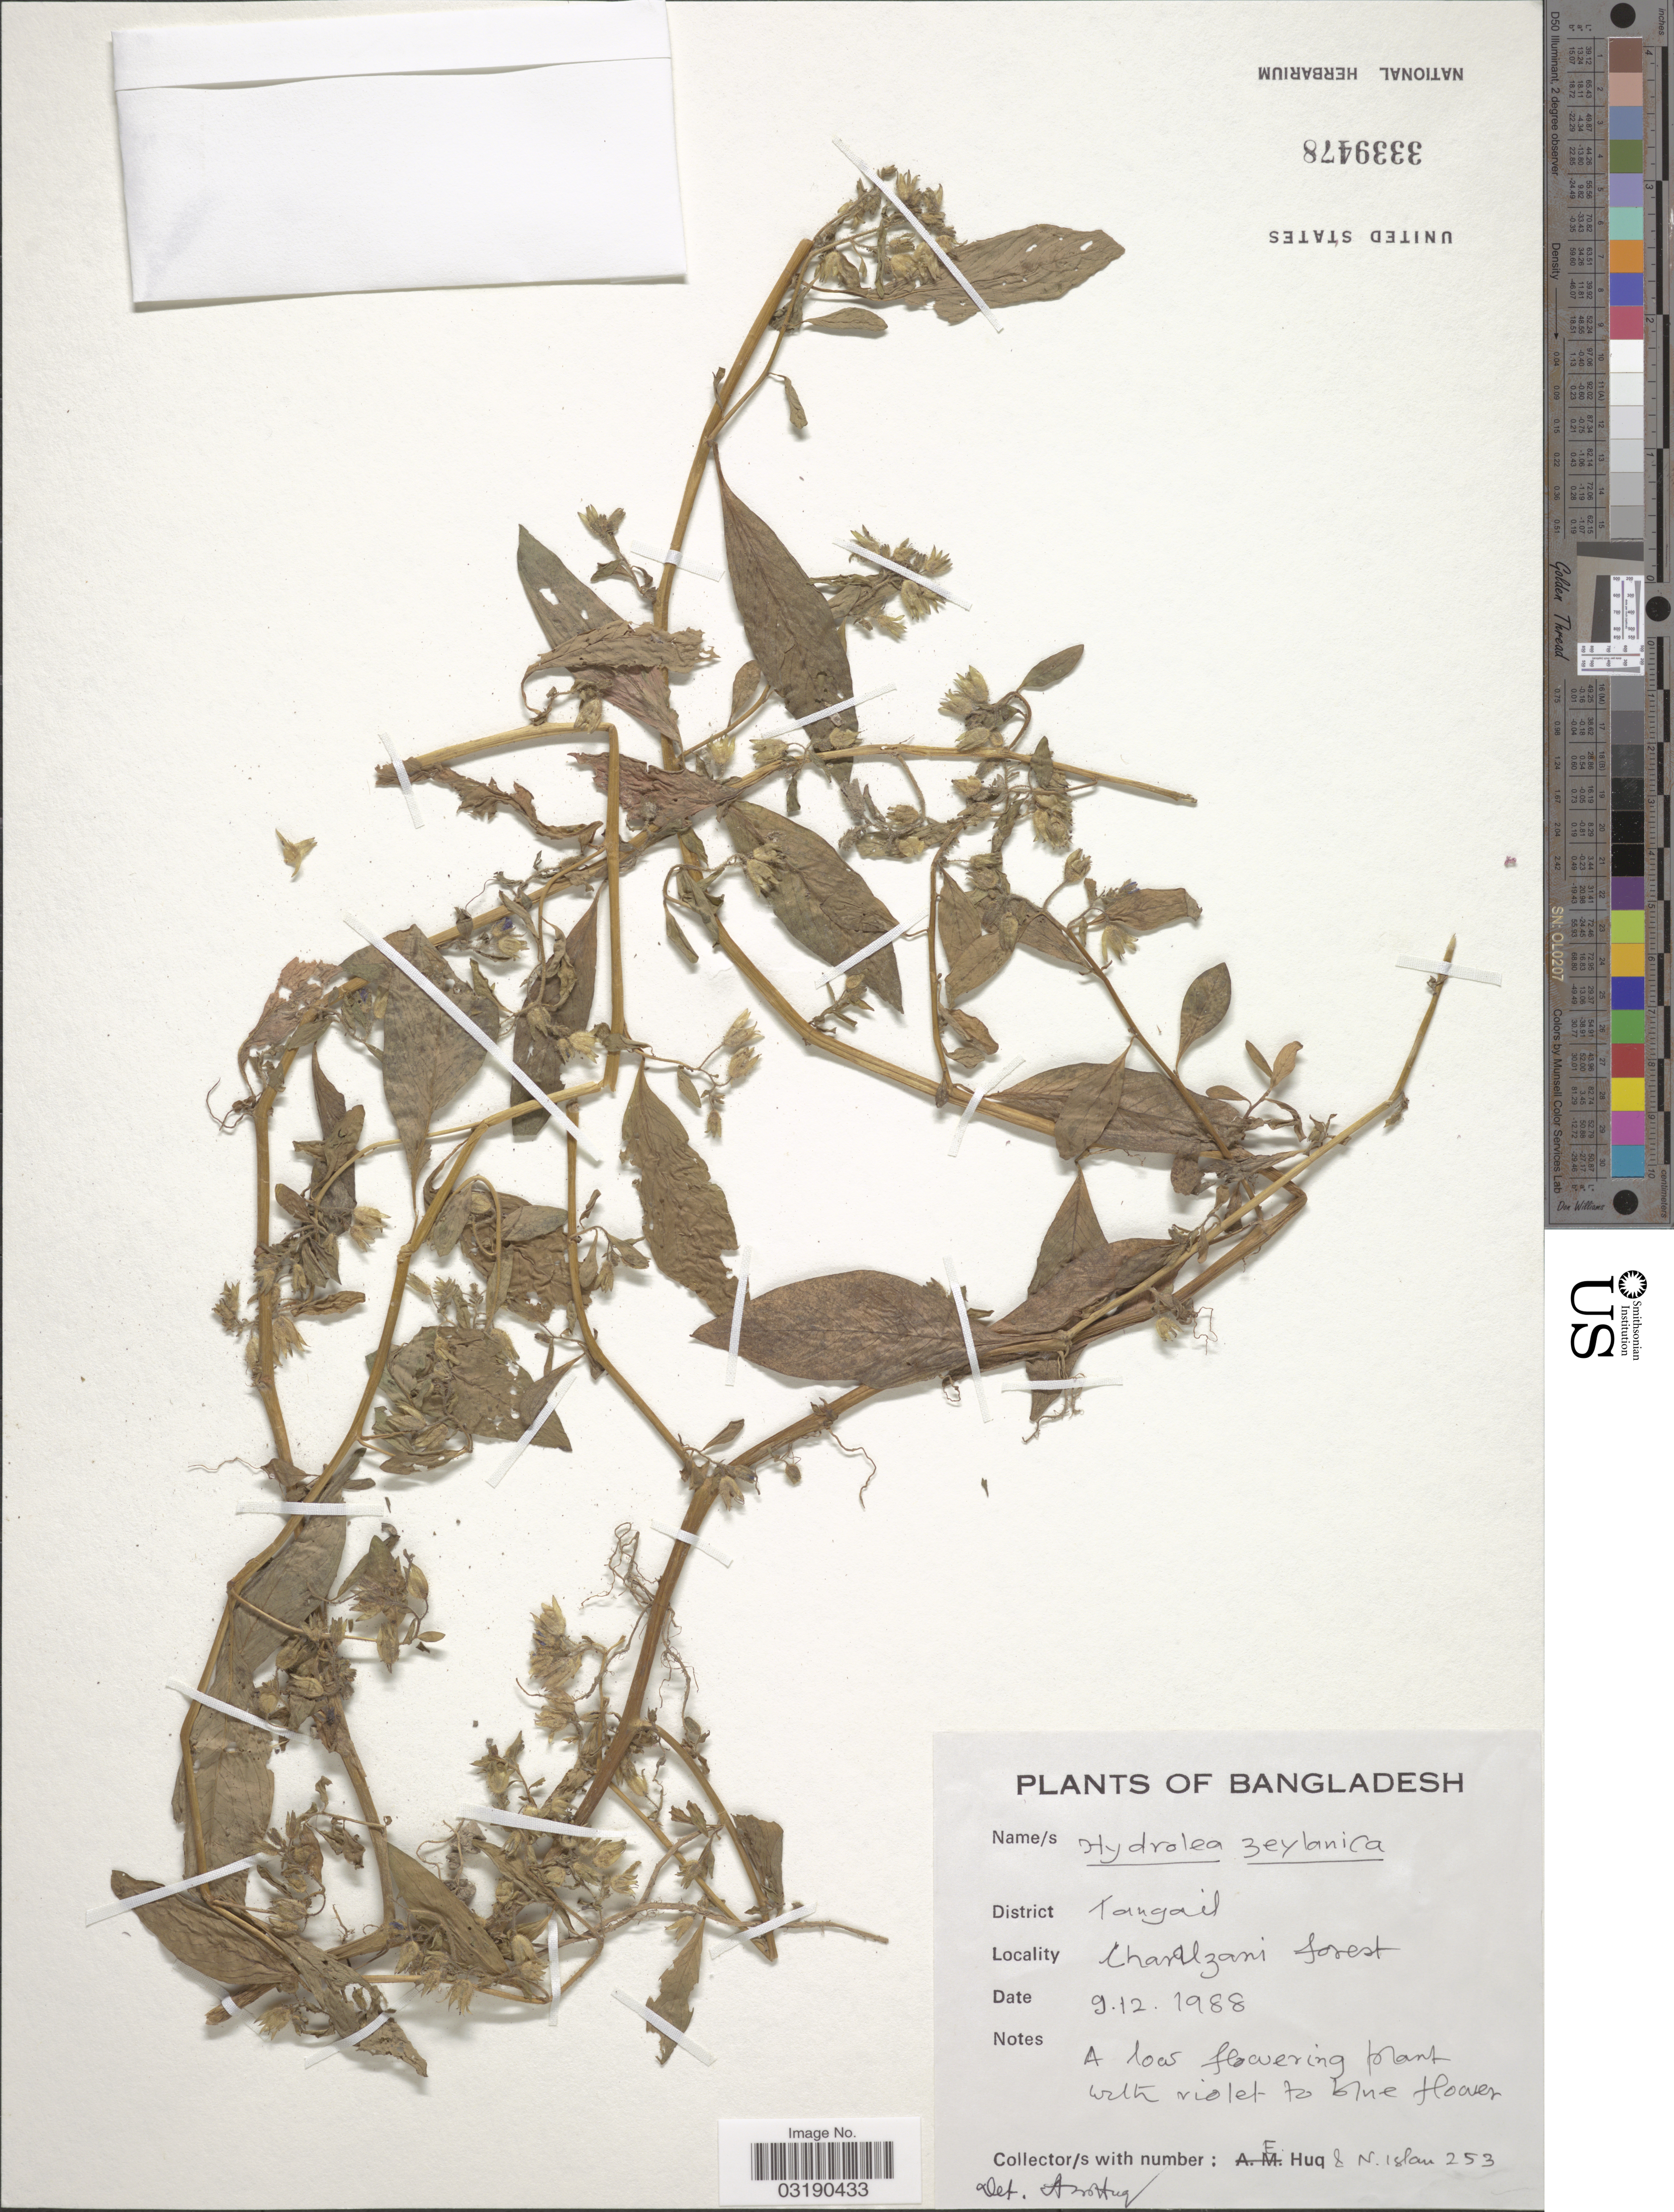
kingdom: Plantae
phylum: Tracheophyta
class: Magnoliopsida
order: Solanales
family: Hydroleaceae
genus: Hydrolea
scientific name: Hydrolea zeylanica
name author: (L.) Vahl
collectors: E. Huq & N. Islam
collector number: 253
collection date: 1988-12-09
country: Bangladesh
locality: District Tangail. Charalzani [interpreted] forest.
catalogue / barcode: US 3339478